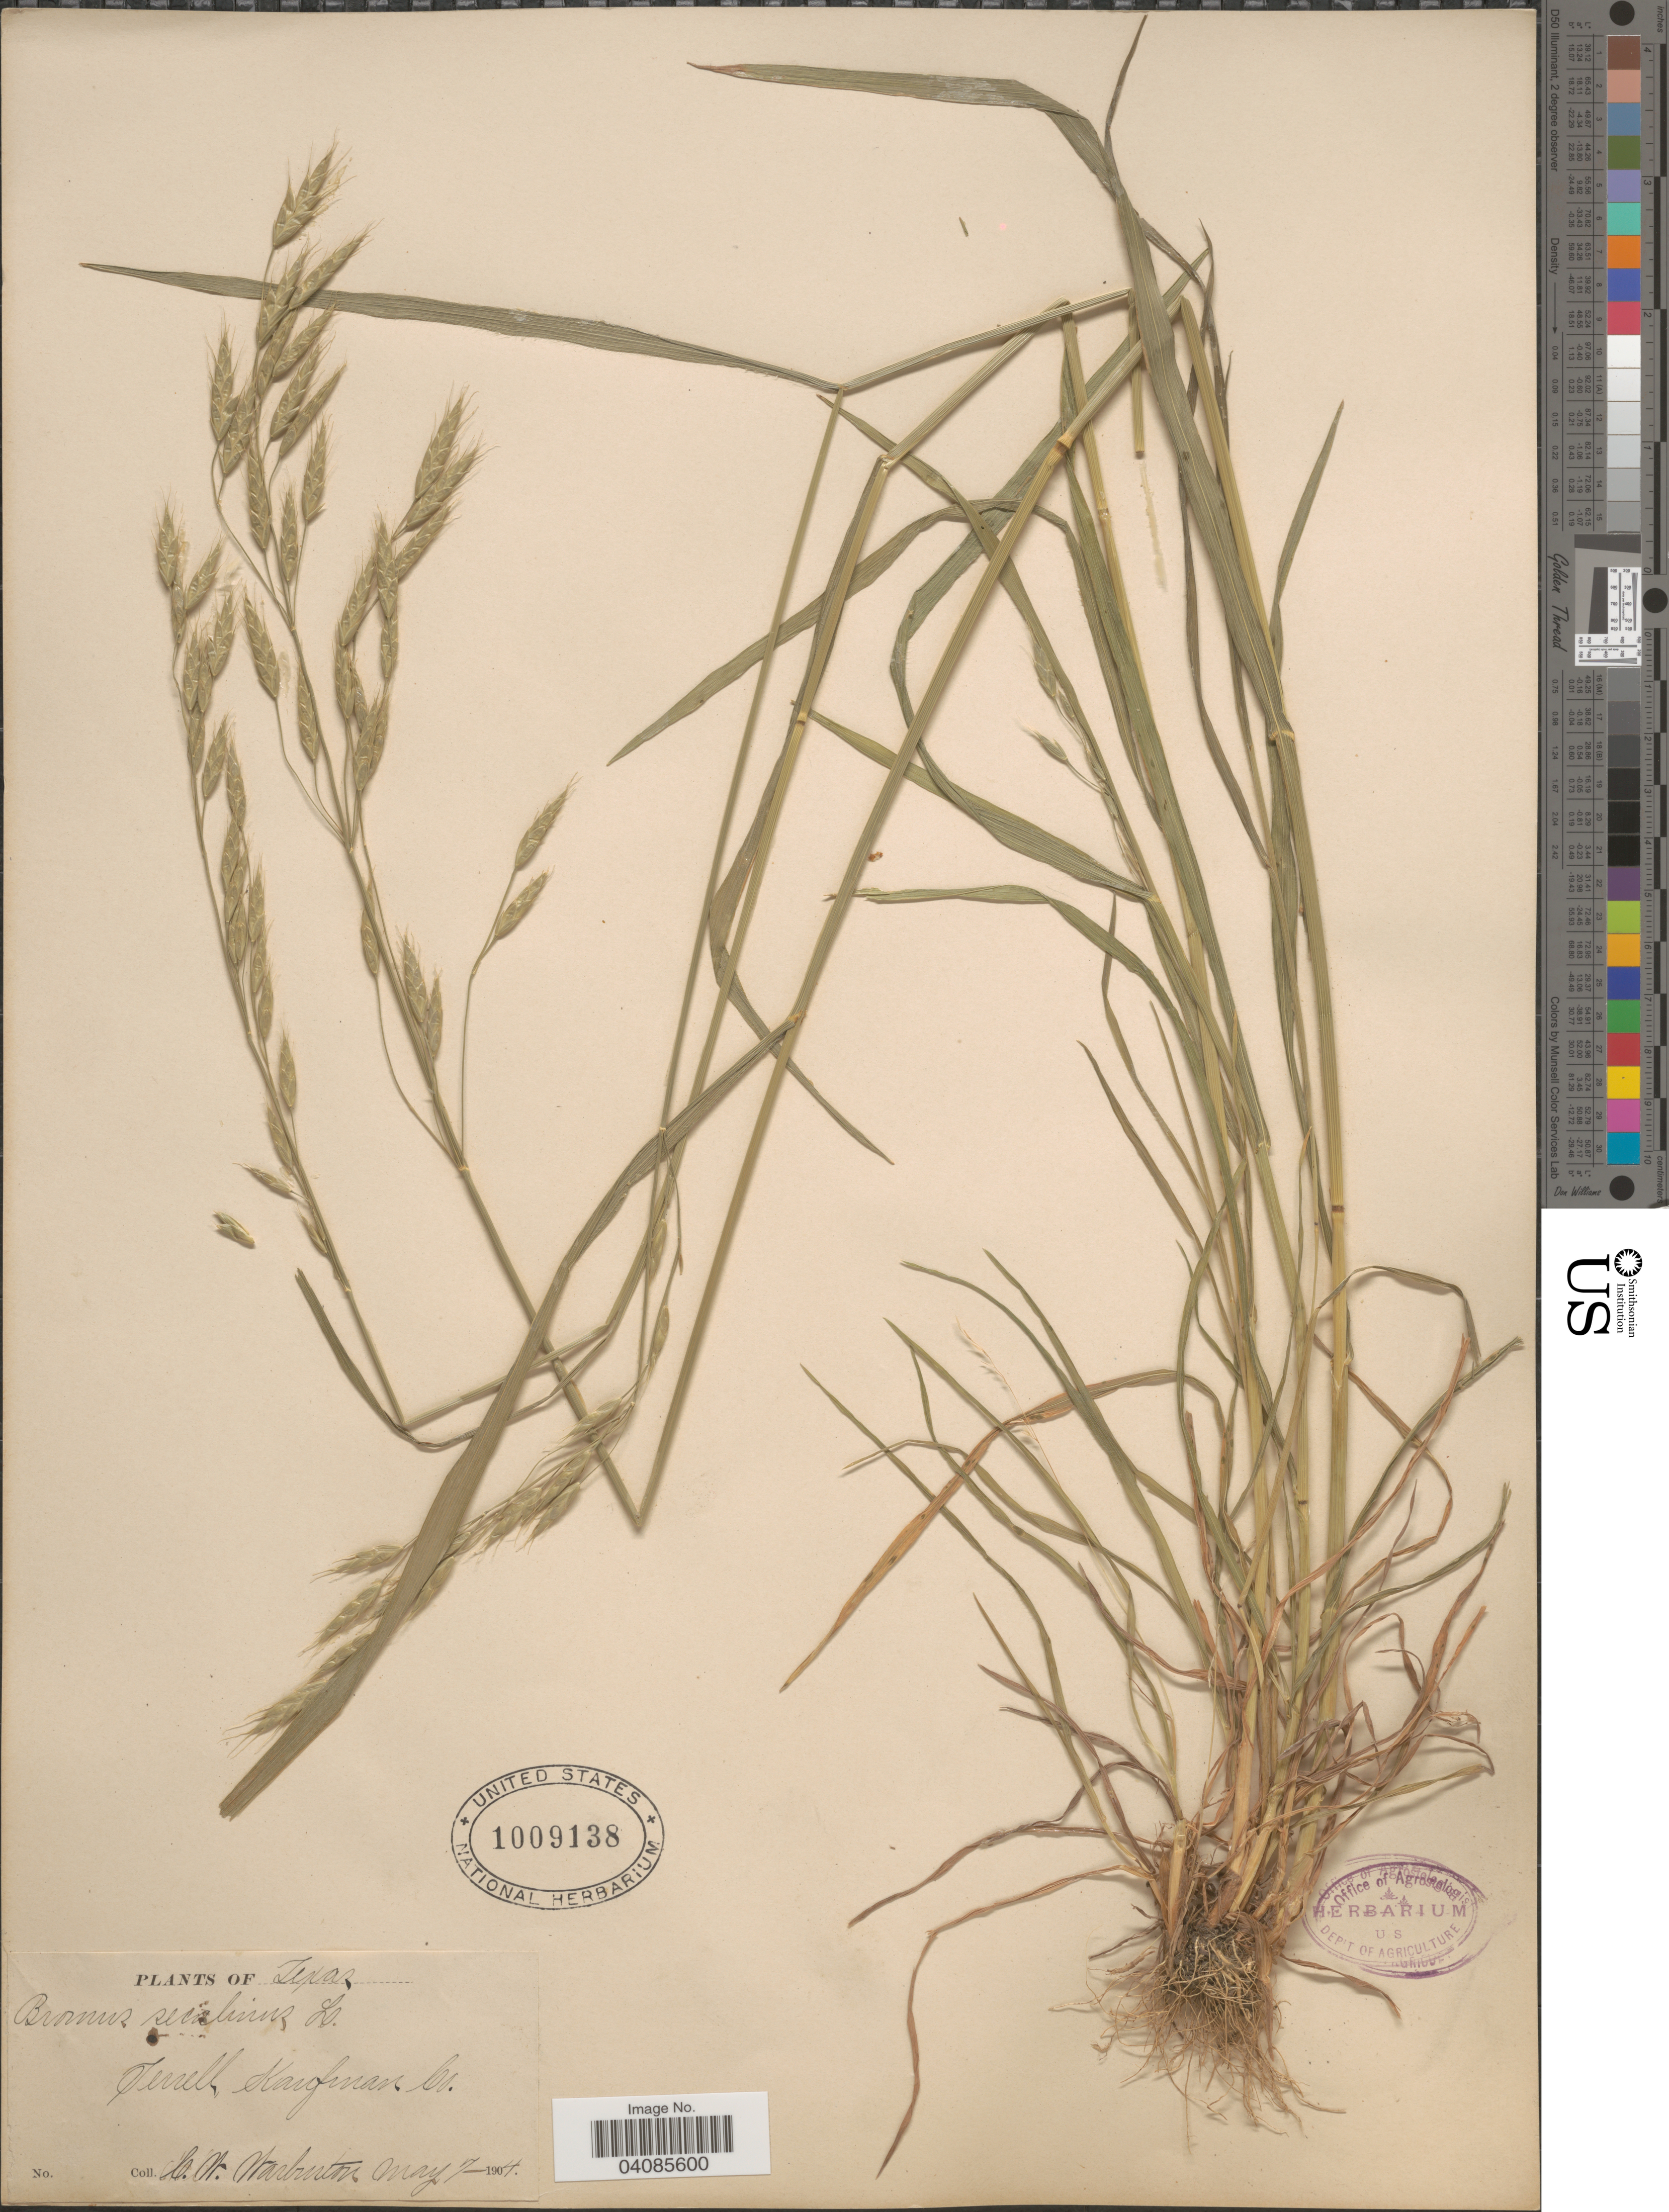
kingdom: Plantae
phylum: Tracheophyta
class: Liliopsida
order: Poales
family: Poaceae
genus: Bromus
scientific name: Bromus sitchensis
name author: Trin. in Bong.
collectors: C. Warburton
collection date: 1904-05-07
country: United States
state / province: Texas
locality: Terrell Kaufman Co.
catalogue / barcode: US 1009138